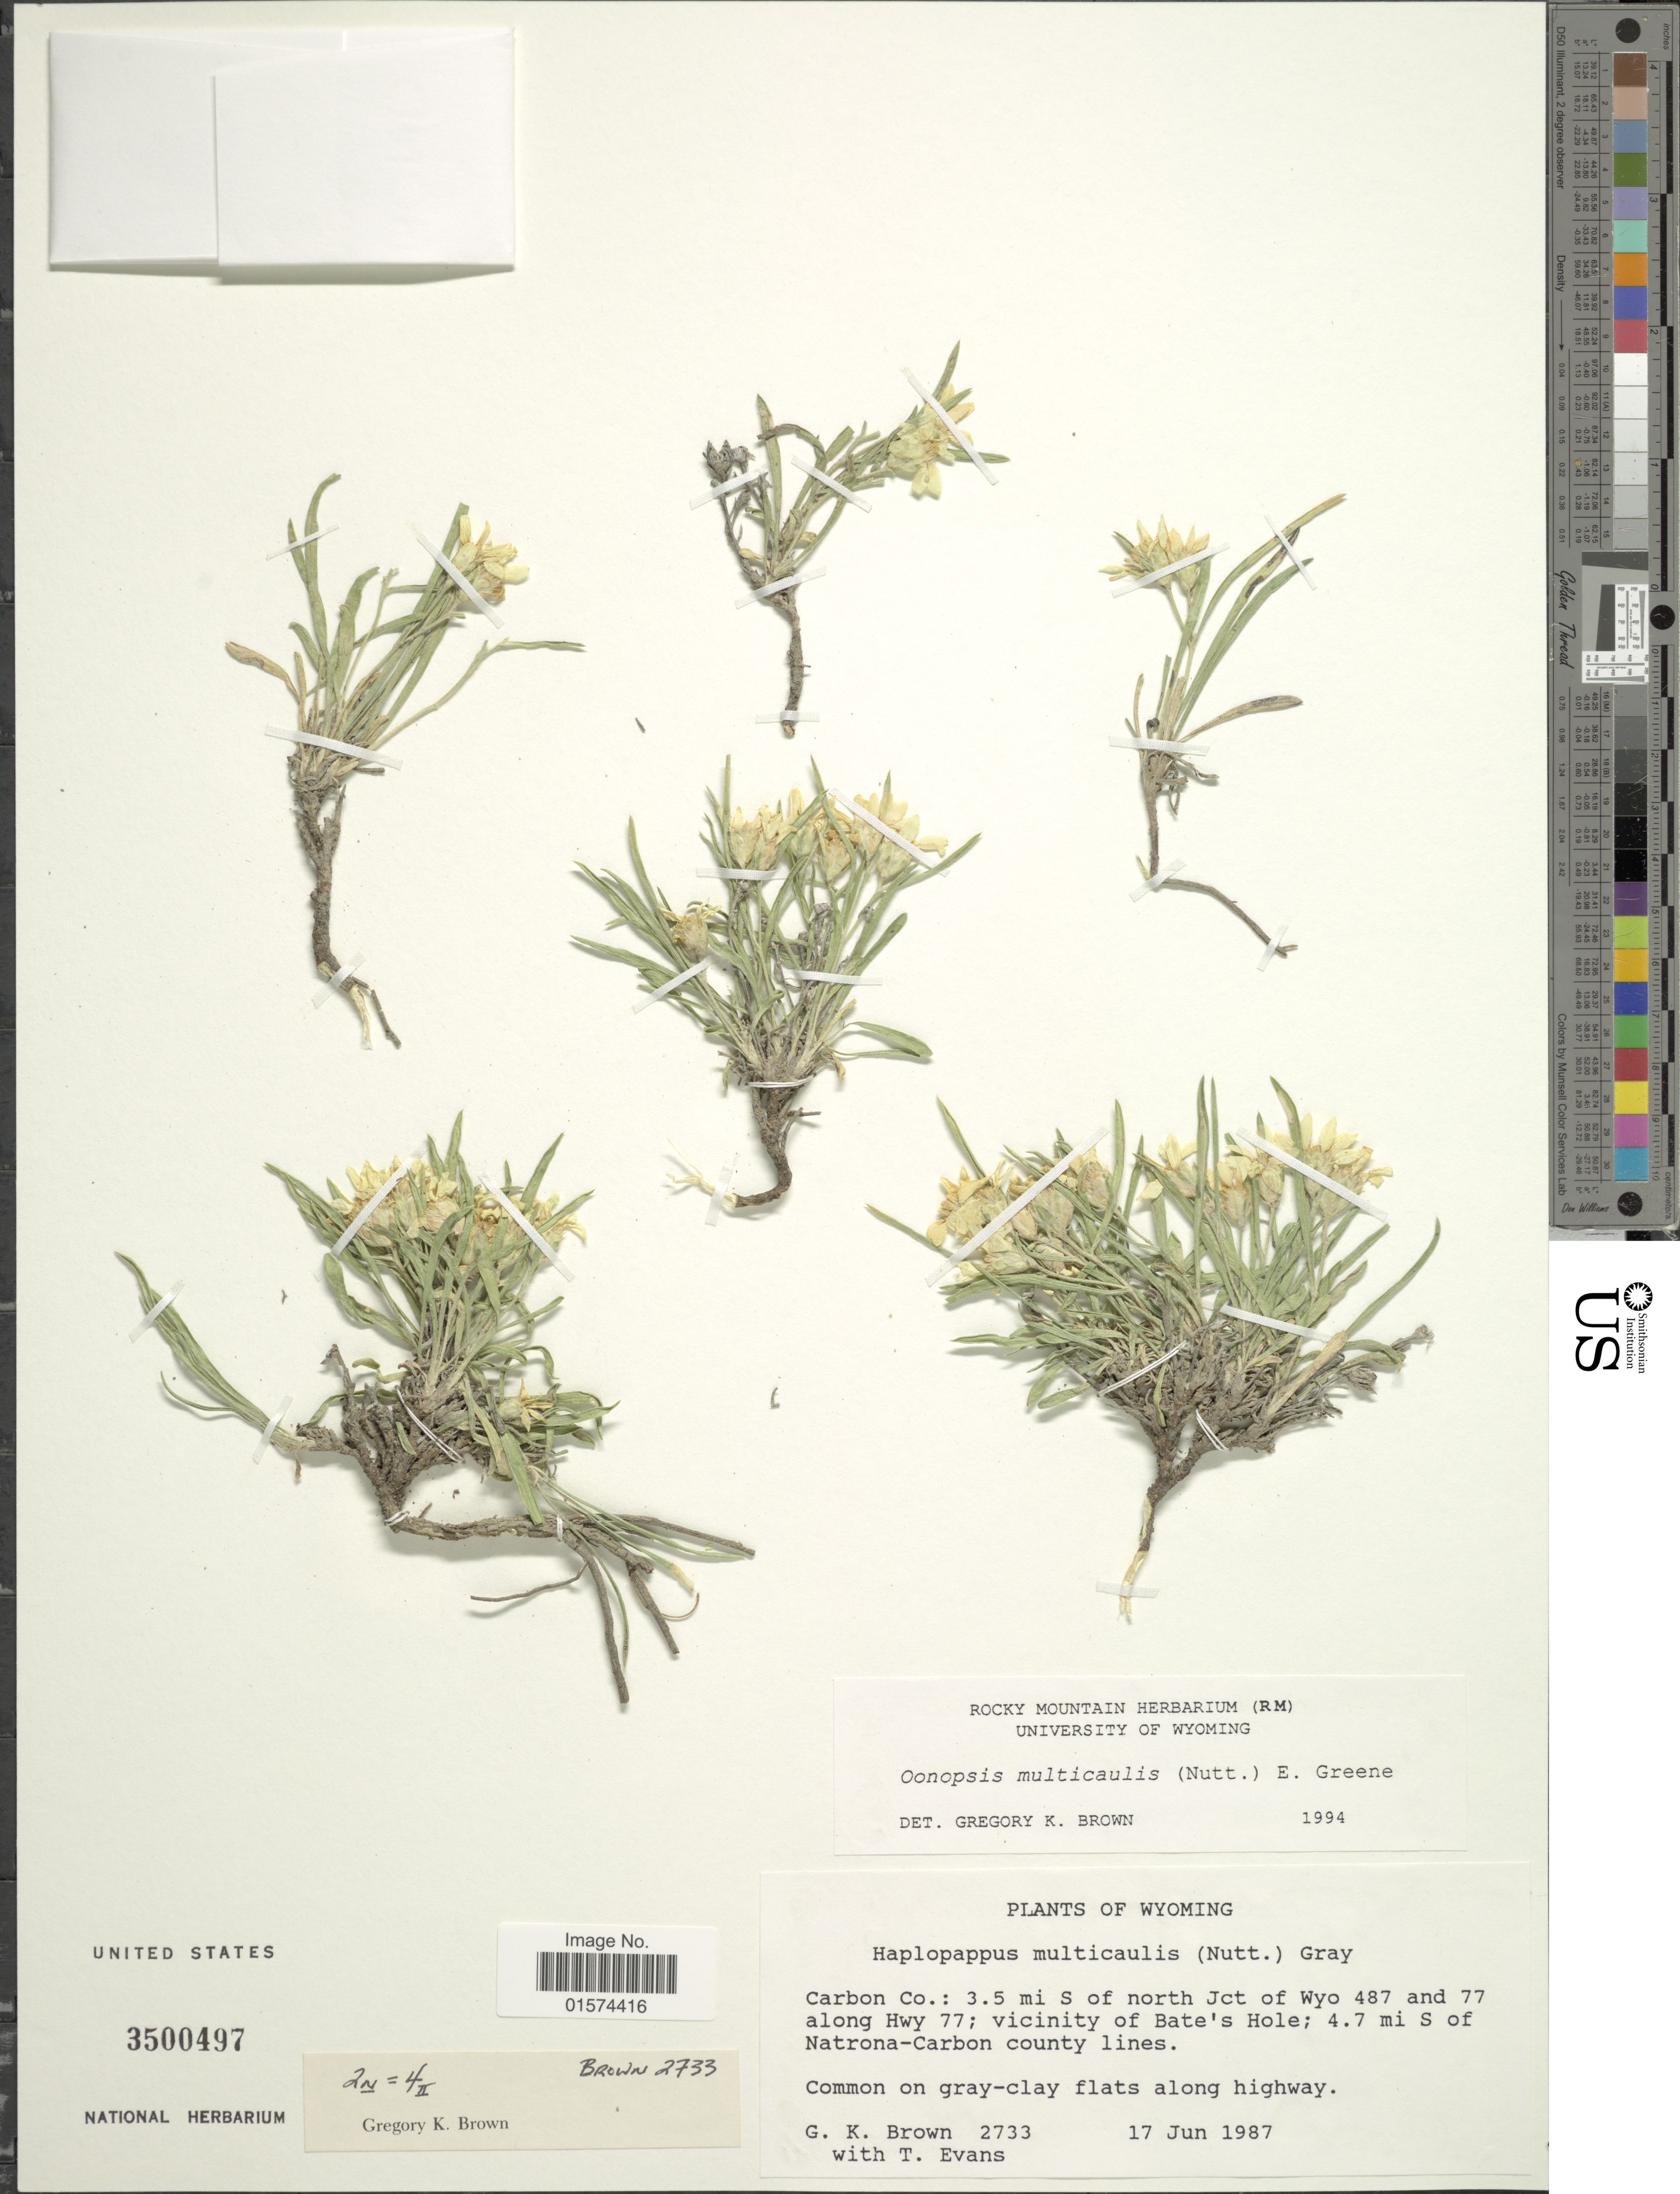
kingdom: Plantae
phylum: Tracheophyta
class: Magnoliopsida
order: Asterales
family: Asteraceae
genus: Oonopsis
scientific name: Oonopsis multicaulis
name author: (Nutt.) Greene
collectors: G. K. Brown & T. Evans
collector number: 2733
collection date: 1987-06-17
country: United States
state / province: Wyoming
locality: Carbon Co.: 3.5 mi S of north Jct of Wyo 487 and 77 along Hwy 77; vicinity of Bate's Hole; 4.7 mi S of Natrona-Carbon county lines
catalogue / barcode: US 3500497